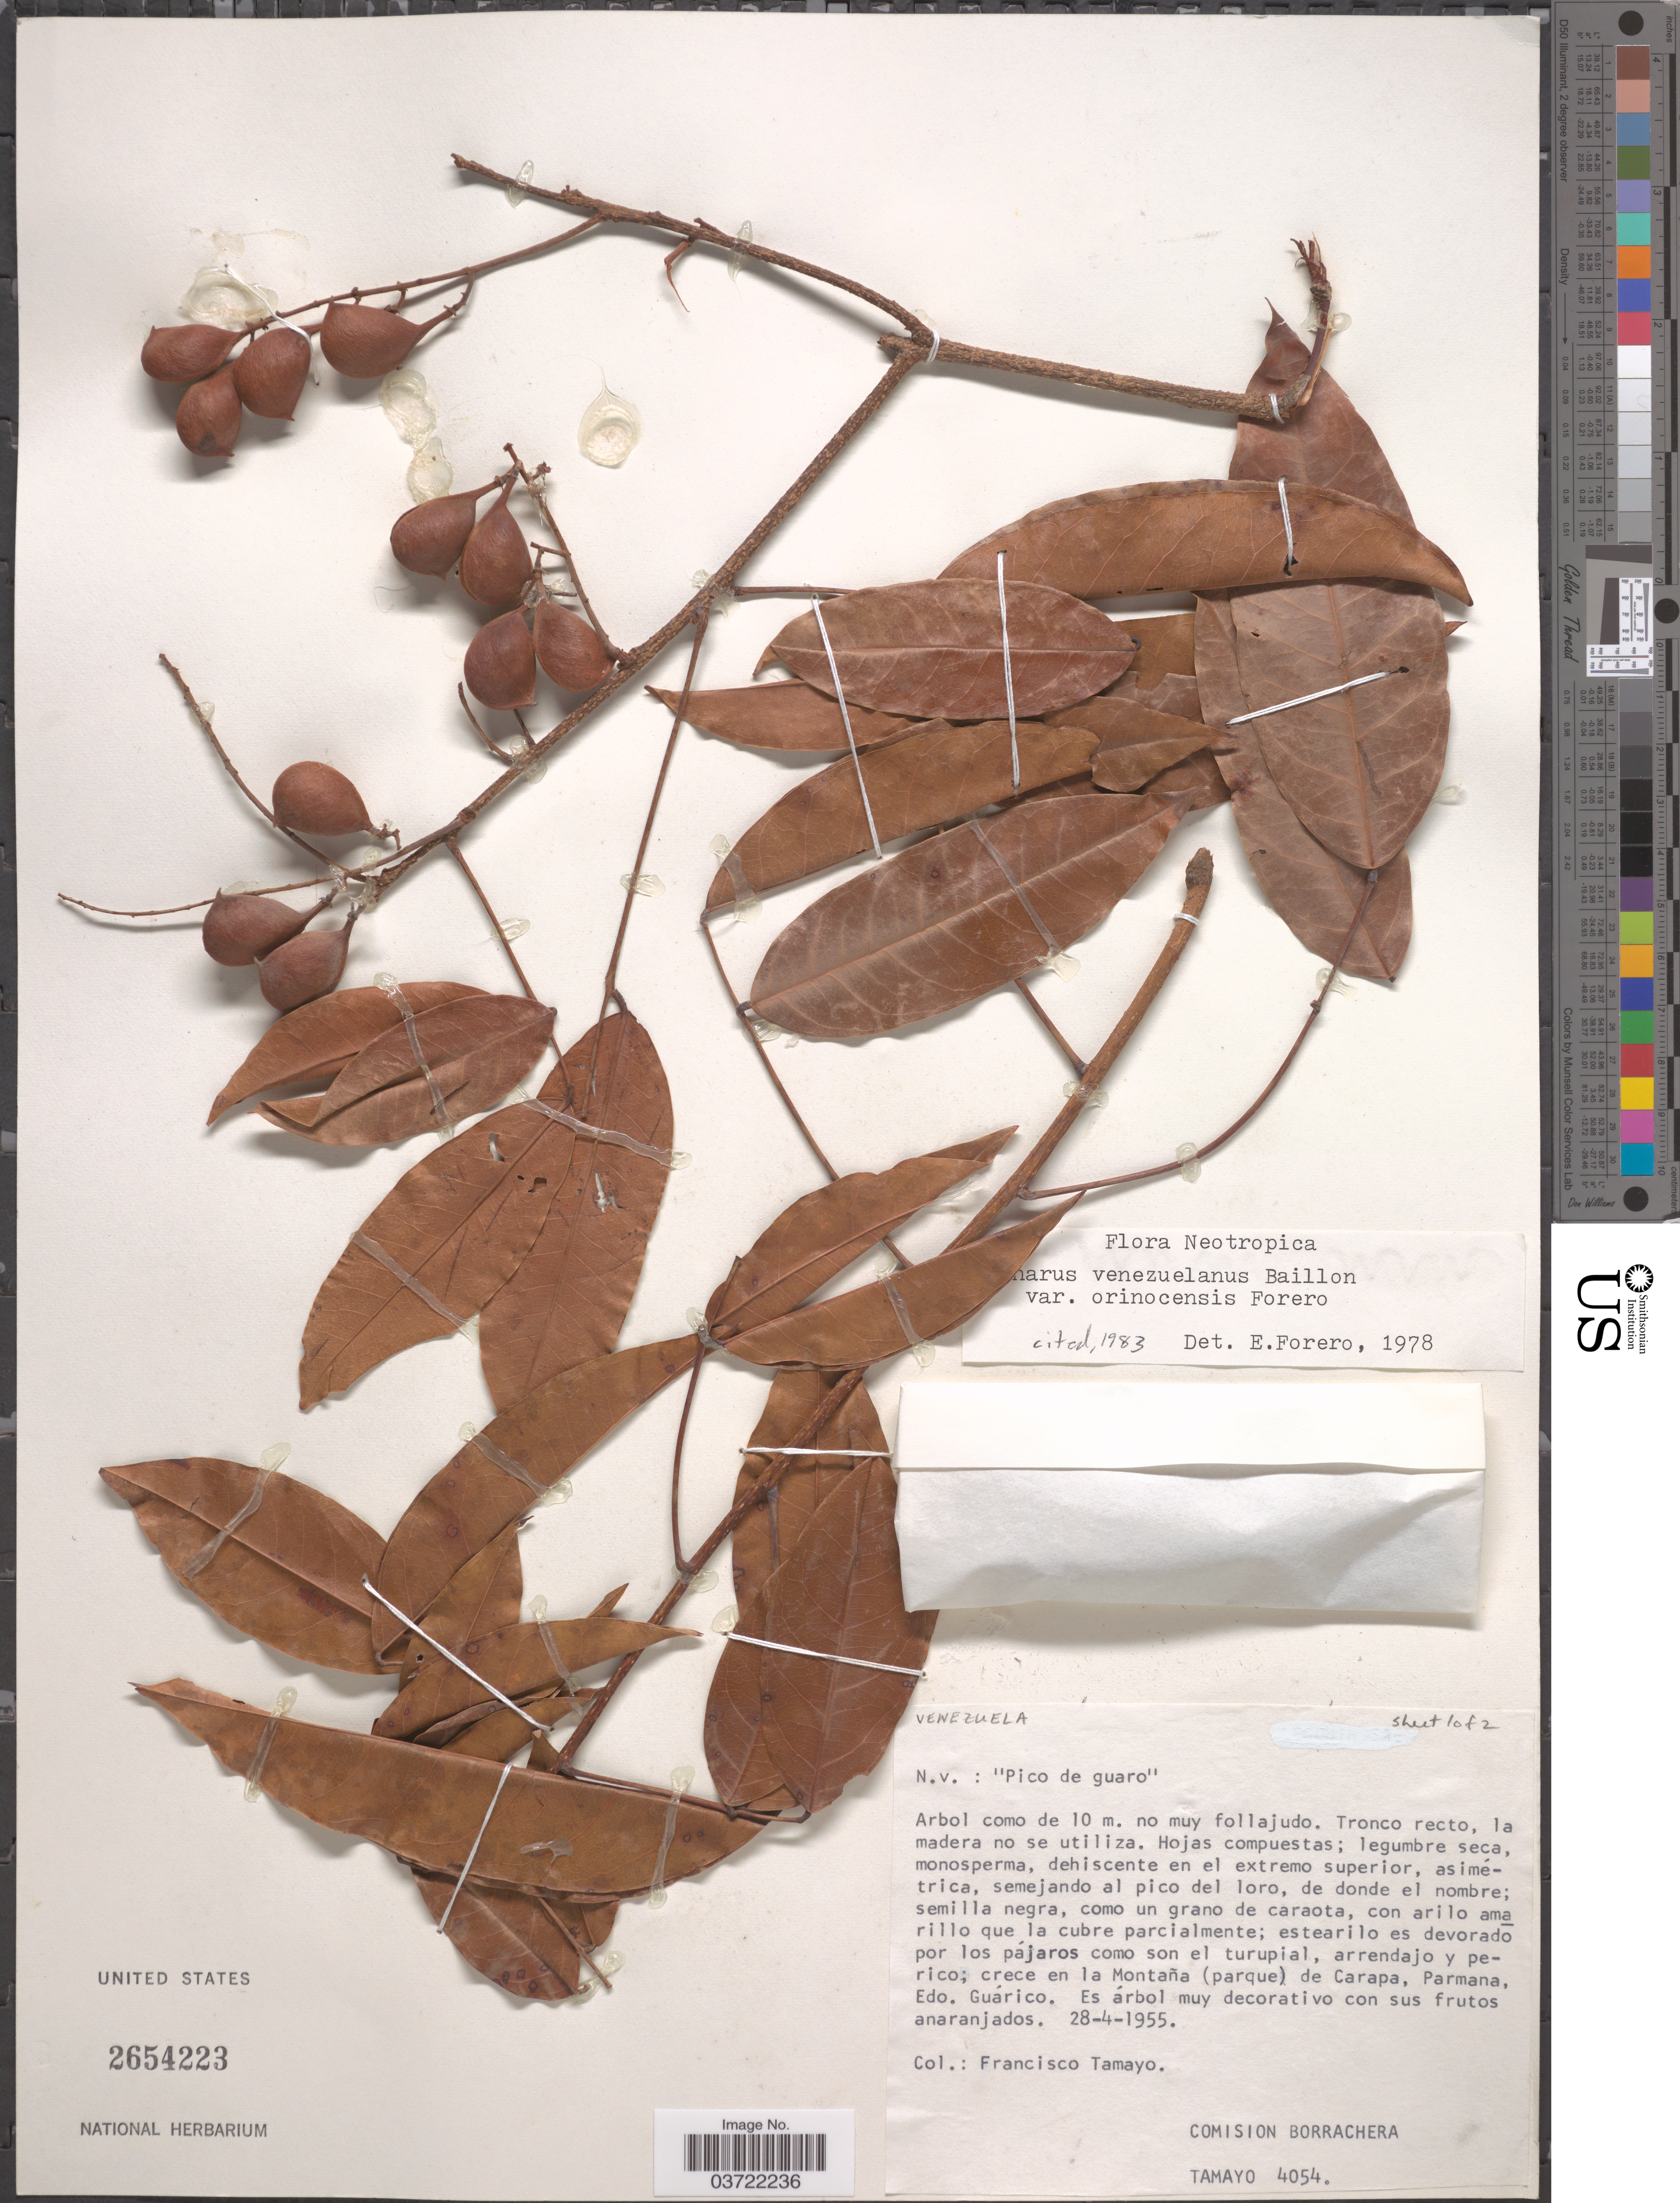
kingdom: Plantae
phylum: Tracheophyta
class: Magnoliopsida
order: Oxalidales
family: Connaraceae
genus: Connarus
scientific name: Connarus venezuelanus var. orinocensis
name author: Forero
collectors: F. Tamayo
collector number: Tamayo 4054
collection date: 1955-04-28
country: Venezuela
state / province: Guarico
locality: Crece en la Montaña (parque) de Carapa, Parmana.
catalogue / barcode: US 2654223